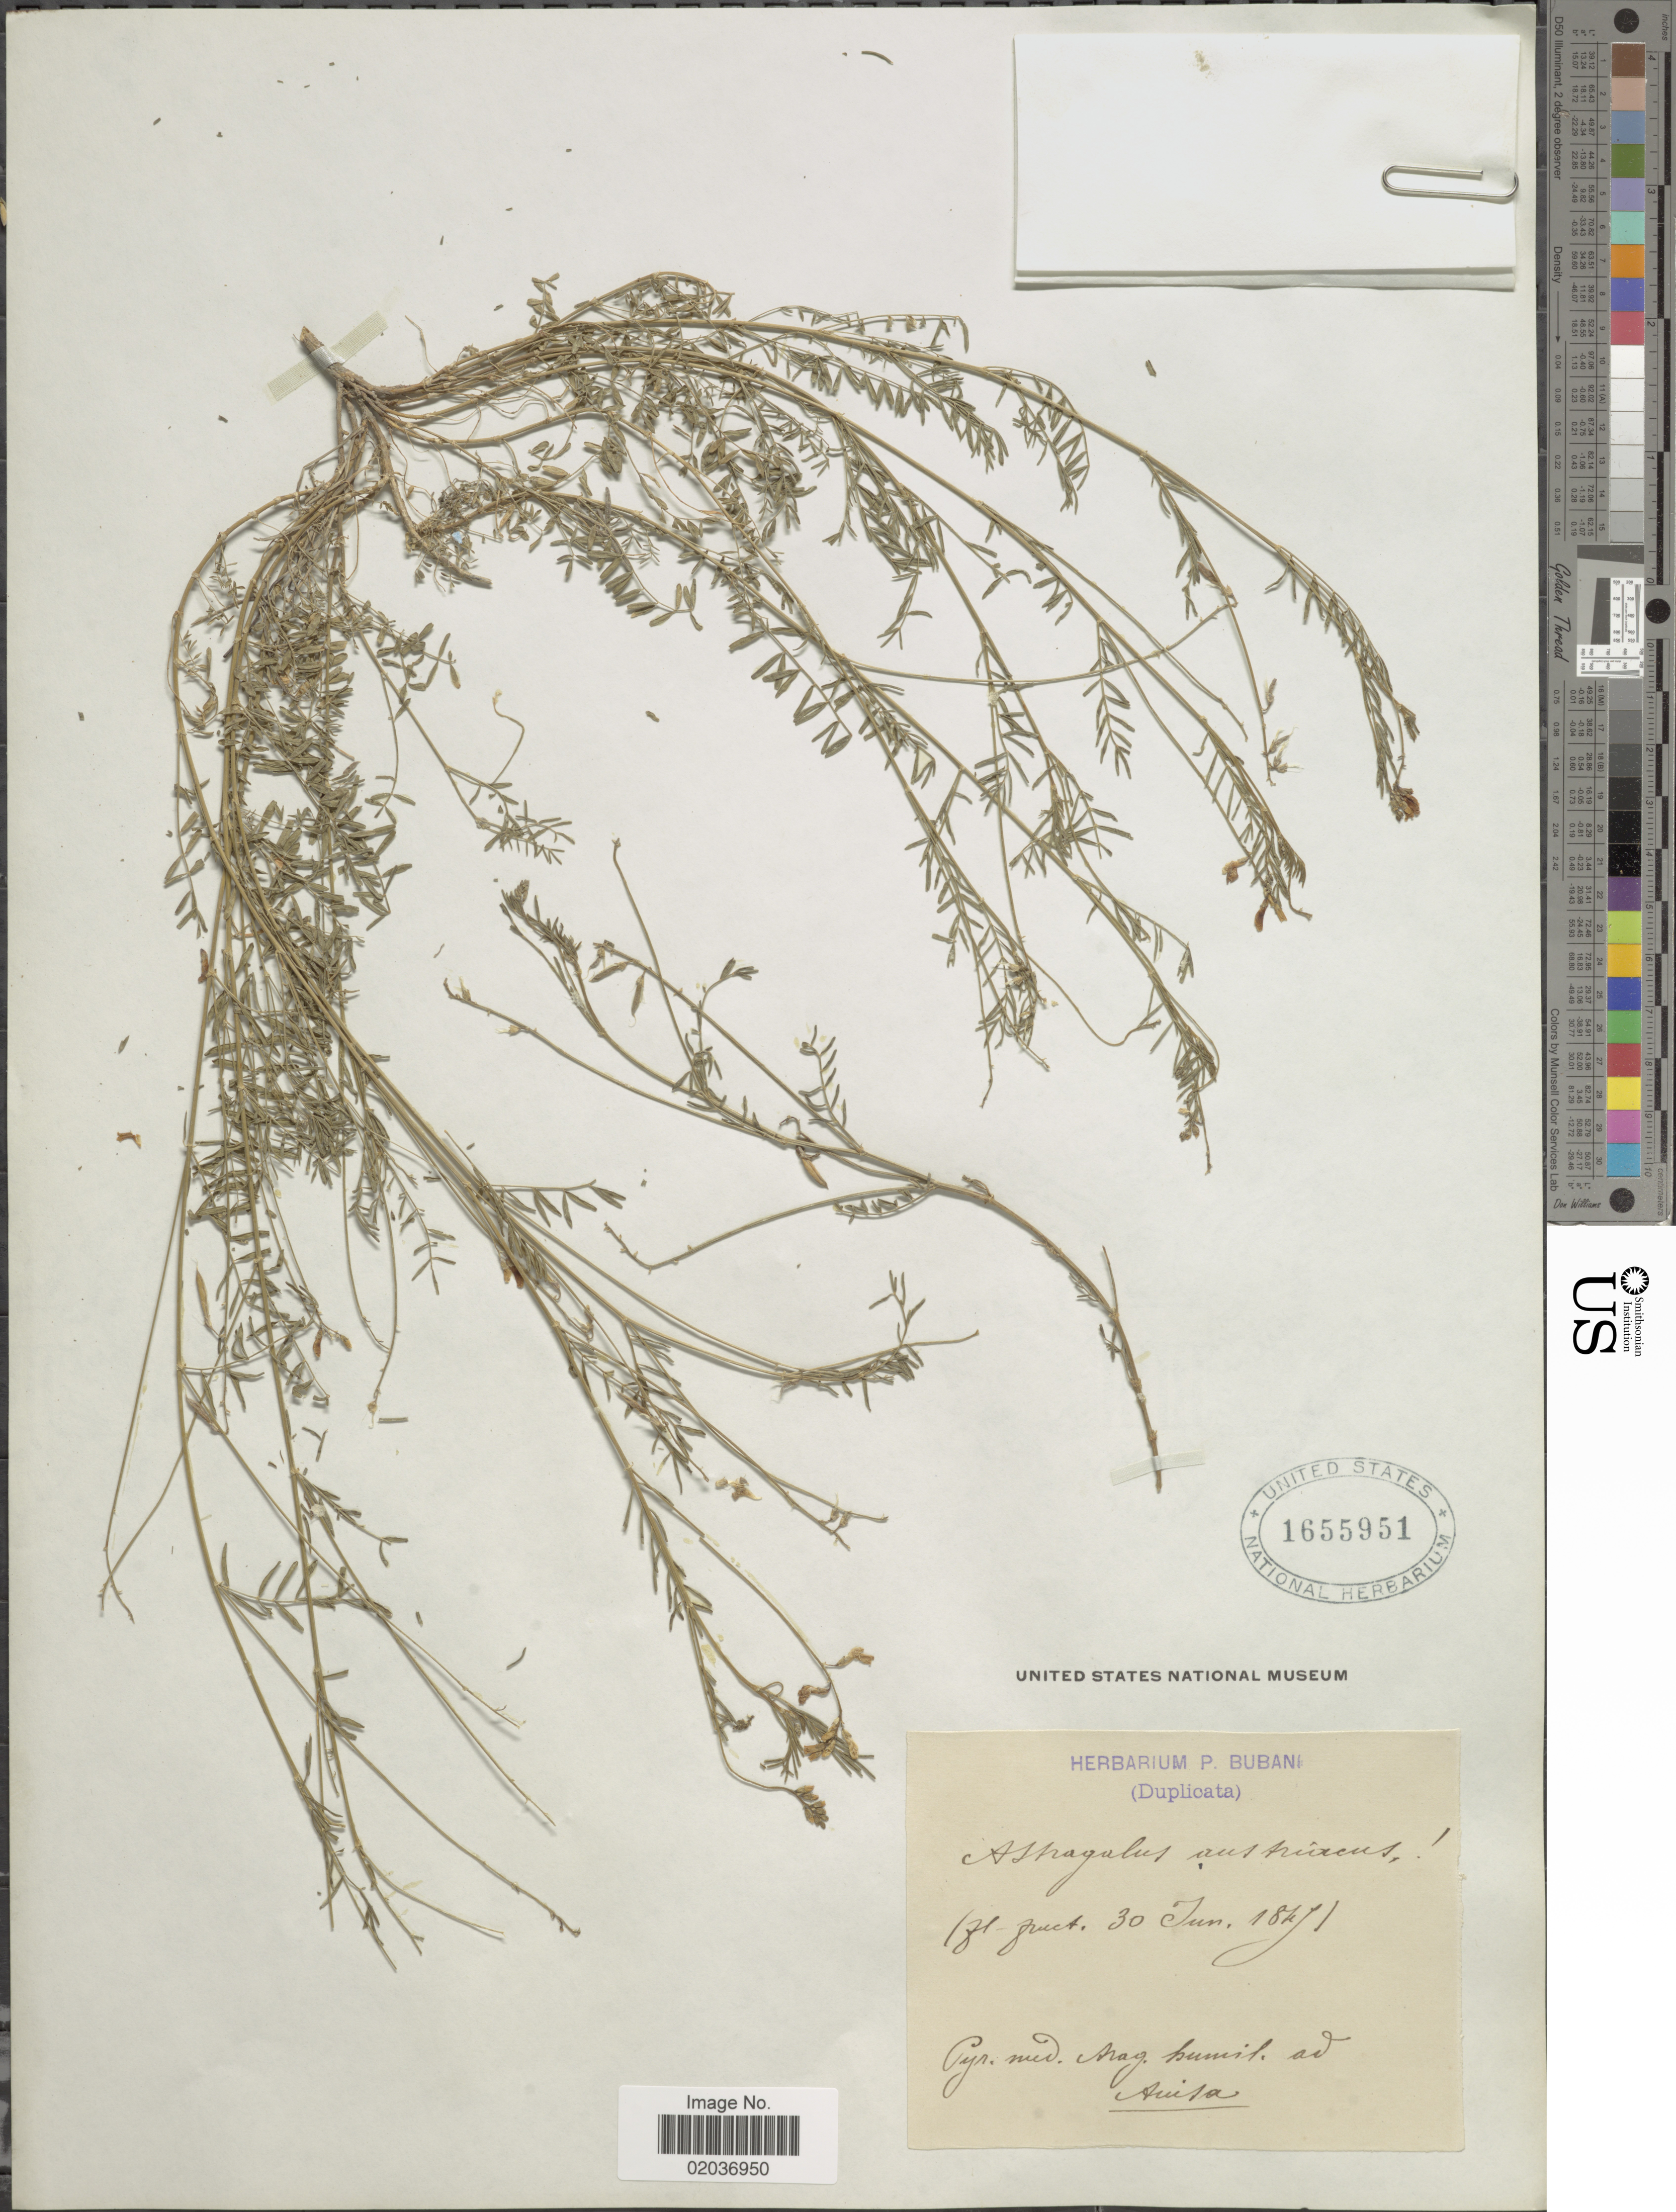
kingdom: Plantae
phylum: Tracheophyta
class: Magnoliopsida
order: Fabales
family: Fabaceae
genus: Astragalus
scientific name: Astragalus austriacus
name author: Jacq.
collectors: ex herb. P. Bubani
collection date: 1847-06-30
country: Spain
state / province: Aragón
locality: Pyr. med. Arag. humil. ad Ainsa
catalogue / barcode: US 1655951